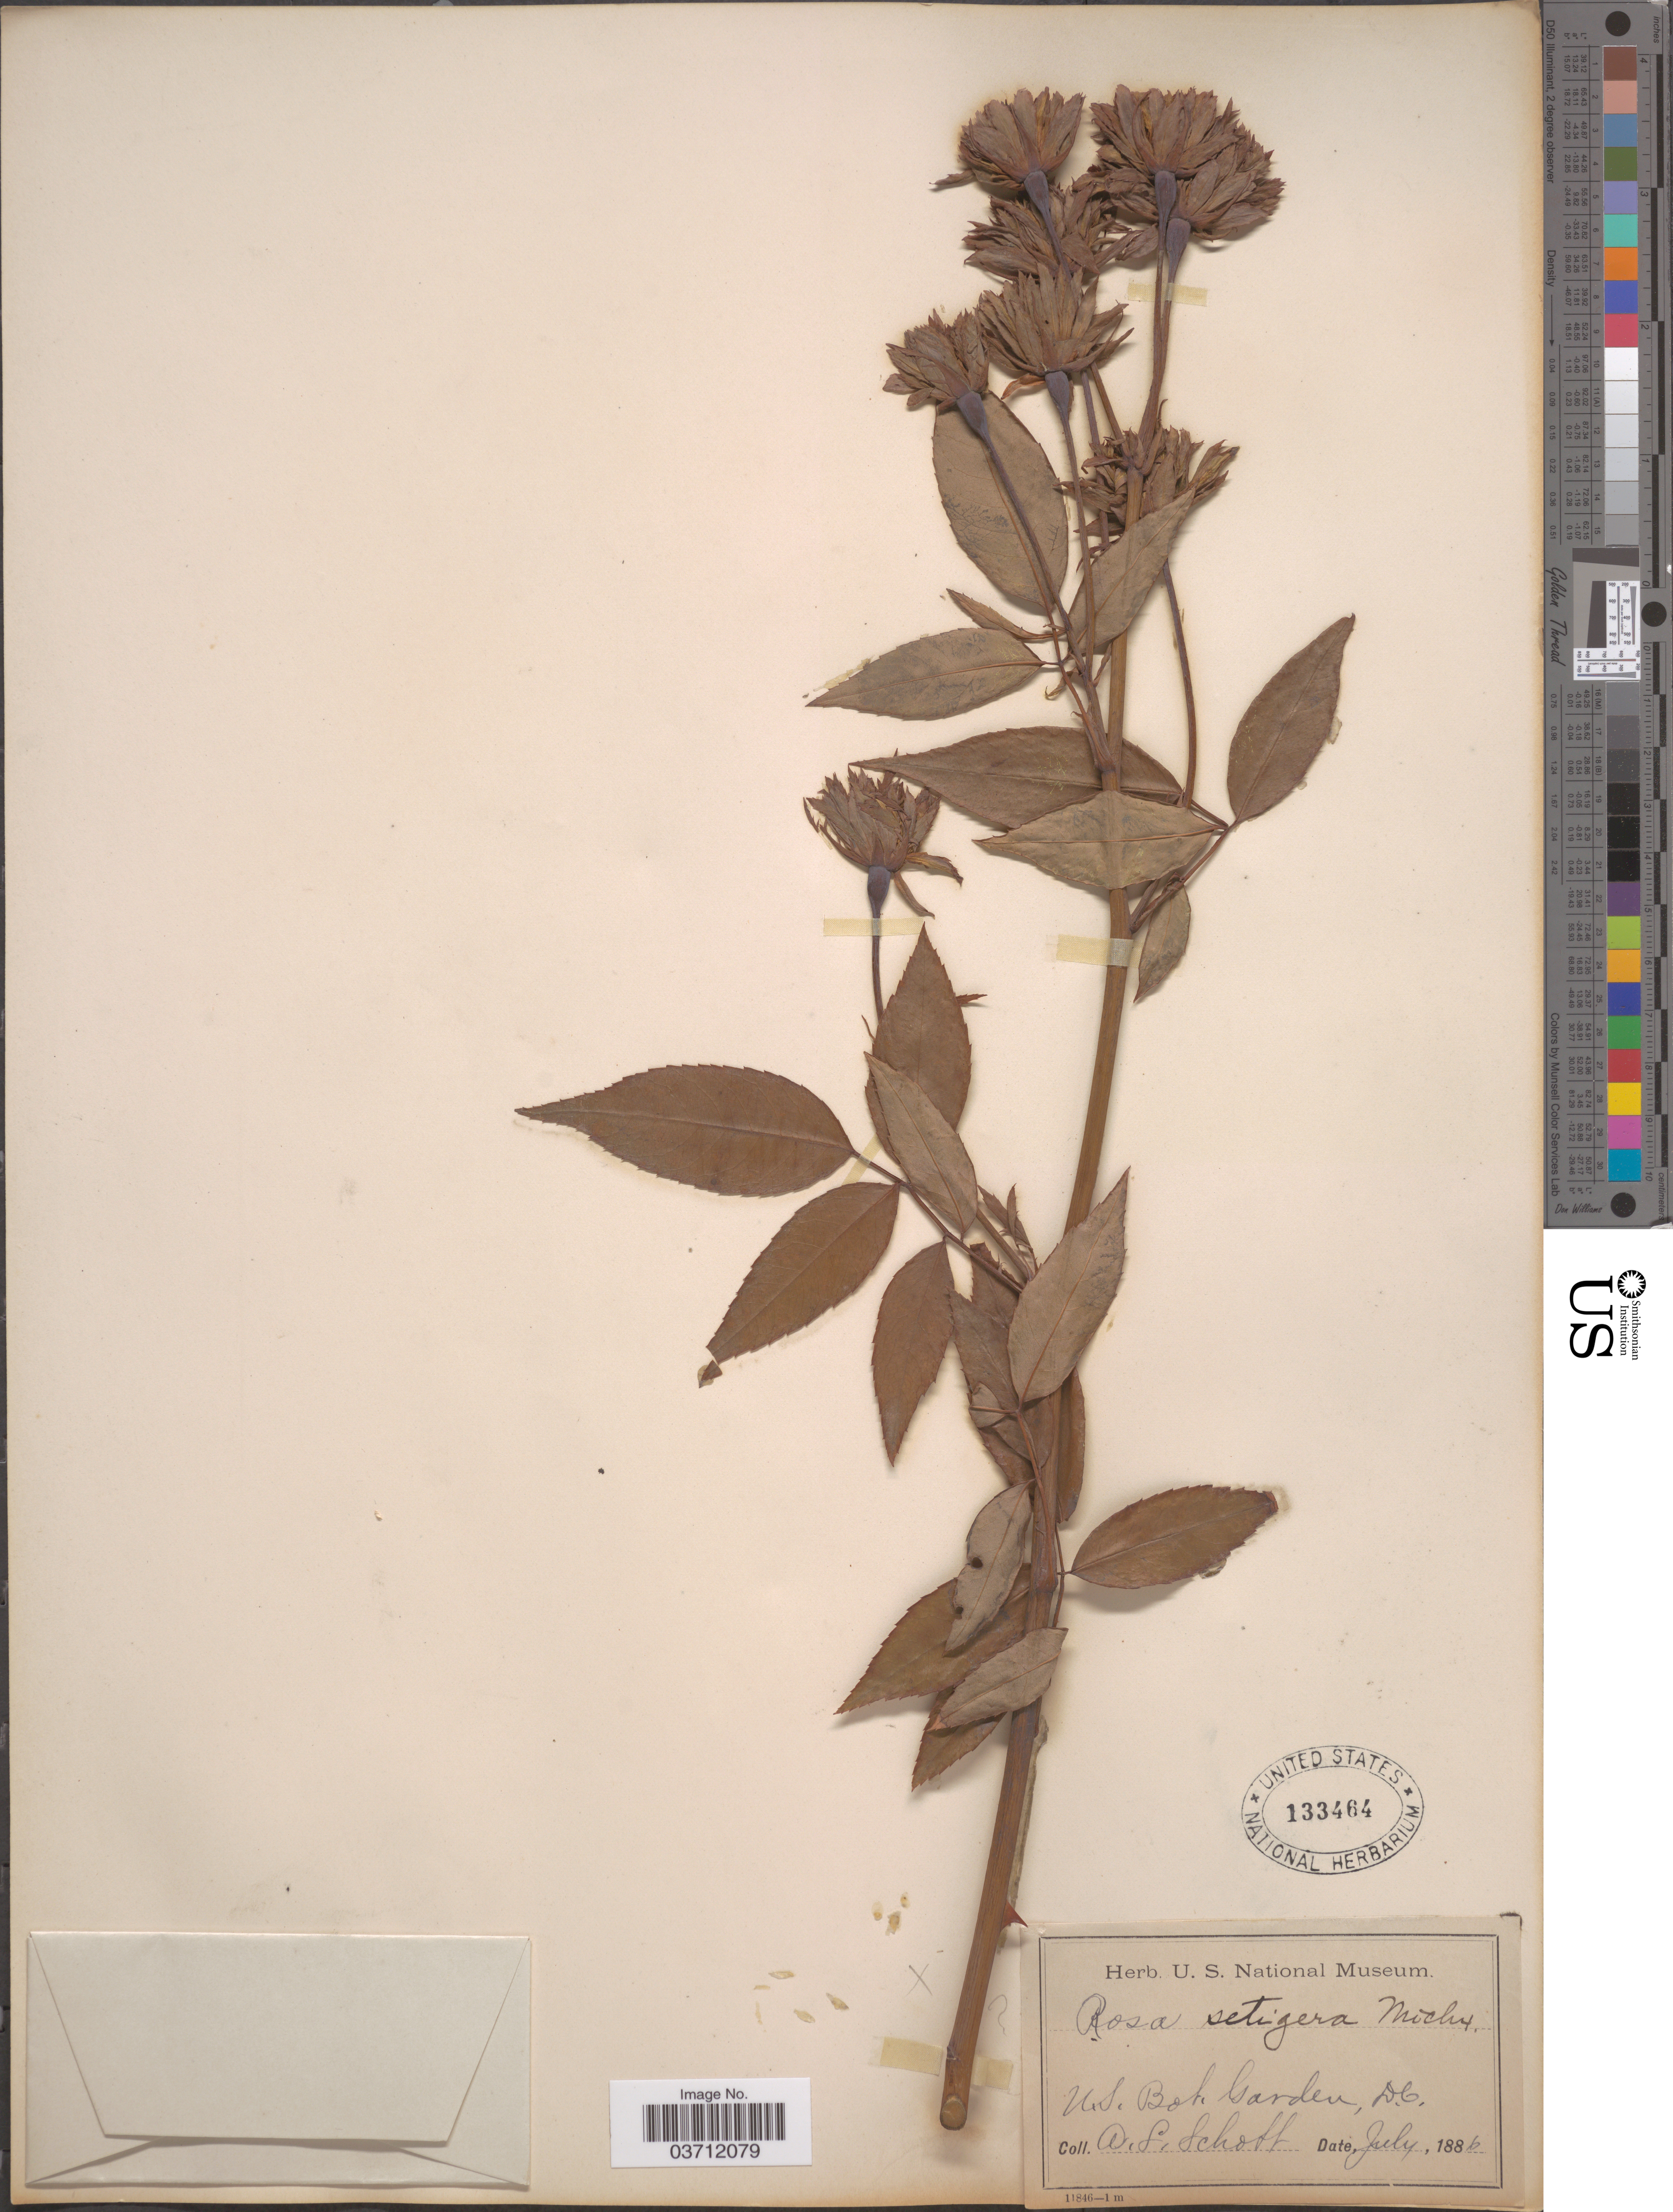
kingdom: Plantae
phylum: Tracheophyta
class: Magnoliopsida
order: Rosales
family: Rosaceae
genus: Rosa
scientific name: Rosa setigera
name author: Michx.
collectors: A. S. Schott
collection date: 1886-07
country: United States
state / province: District of Columbia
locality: U.S. Bot. Garden.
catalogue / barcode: US 133464